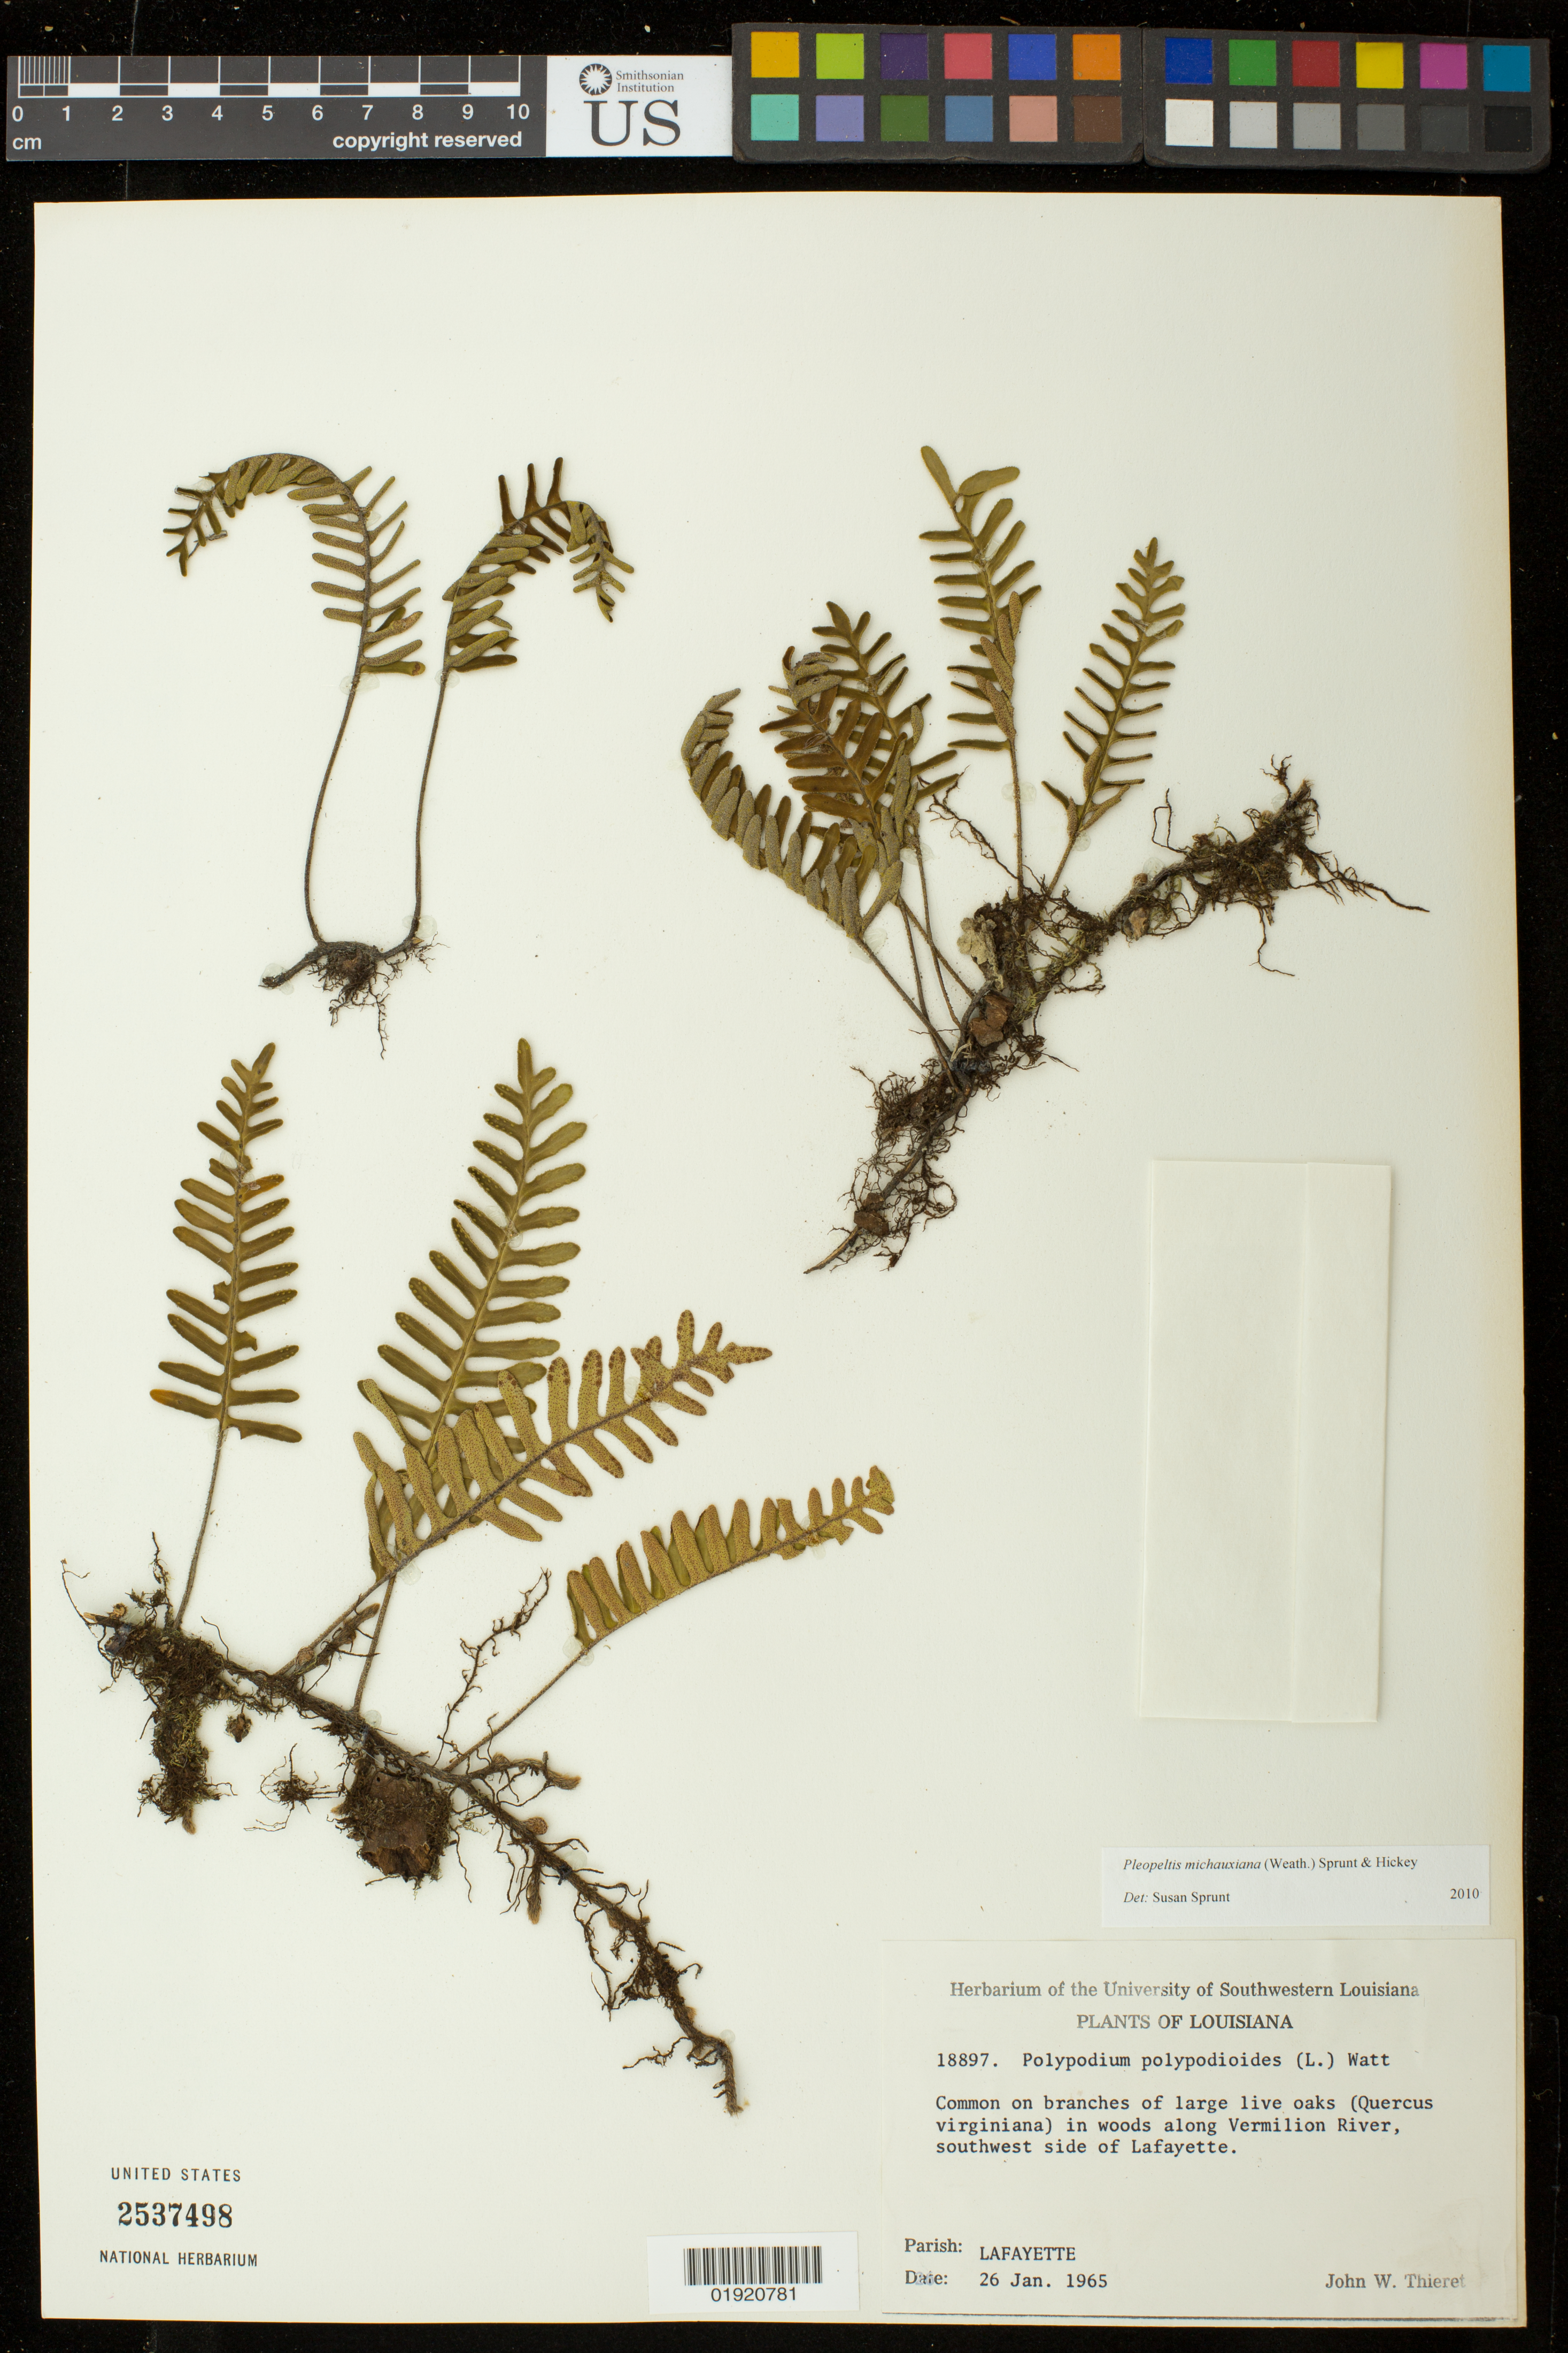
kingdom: Plantae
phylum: Tracheophyta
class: Polypodiopsida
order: Polypodiales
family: Polypodiaceae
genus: Pleopeltis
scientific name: Pleopeltis michauxiana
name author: (Weath.) Hickey & Sprunt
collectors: J. W. Thieret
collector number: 18897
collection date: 1965-01-26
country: United States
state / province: Louisiana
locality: Louisiana. Lafayette Parish.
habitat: Common on branches of large live oaks (Quercus virginiana) in woods along Vermilion River, southwest side of Lafayette.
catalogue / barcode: US 2537498